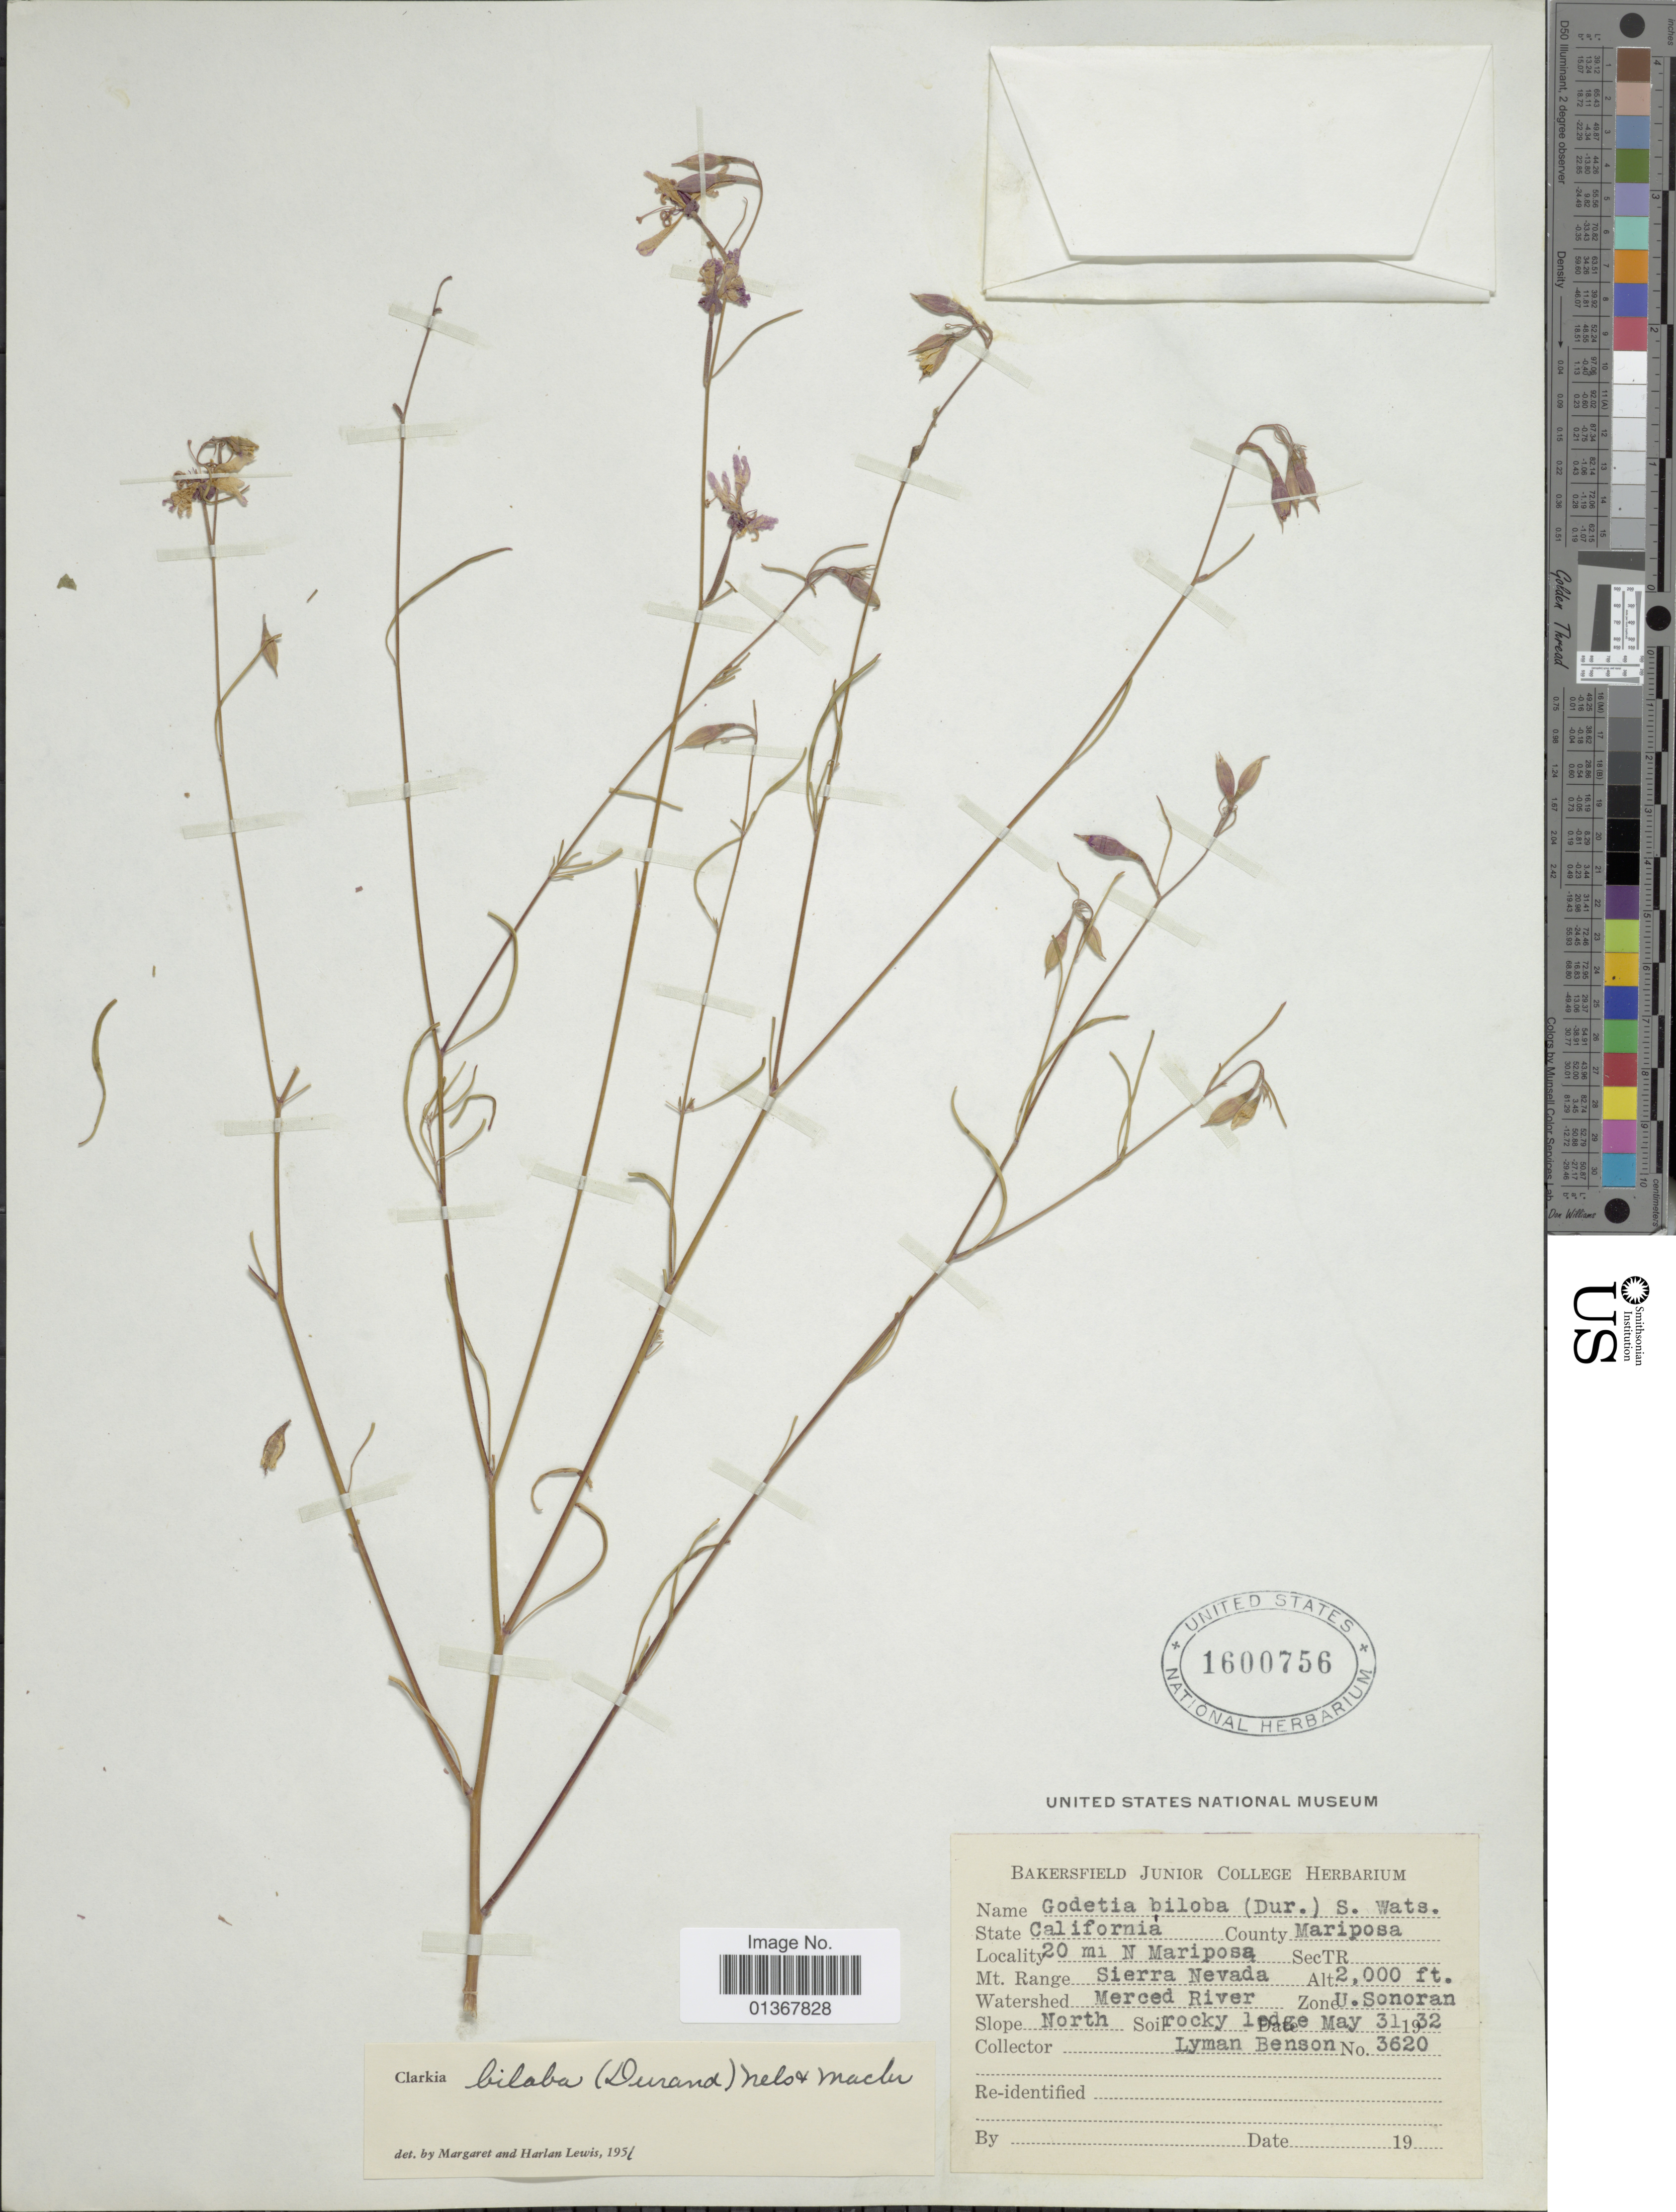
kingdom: Plantae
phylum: Tracheophyta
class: Magnoliopsida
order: Myrtales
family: Onagraceae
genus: Clarkia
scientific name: Clarkia biloba subsp. biloba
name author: (Durand) A. Nelson & J.F. Macbr.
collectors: L. D. Benson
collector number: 3620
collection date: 1932-05-31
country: United States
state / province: California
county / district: Mariposa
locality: County Mariposa, 20 mi N Mariposa, Mt. Range Sierra Nevada, Merced River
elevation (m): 610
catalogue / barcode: US 1600756